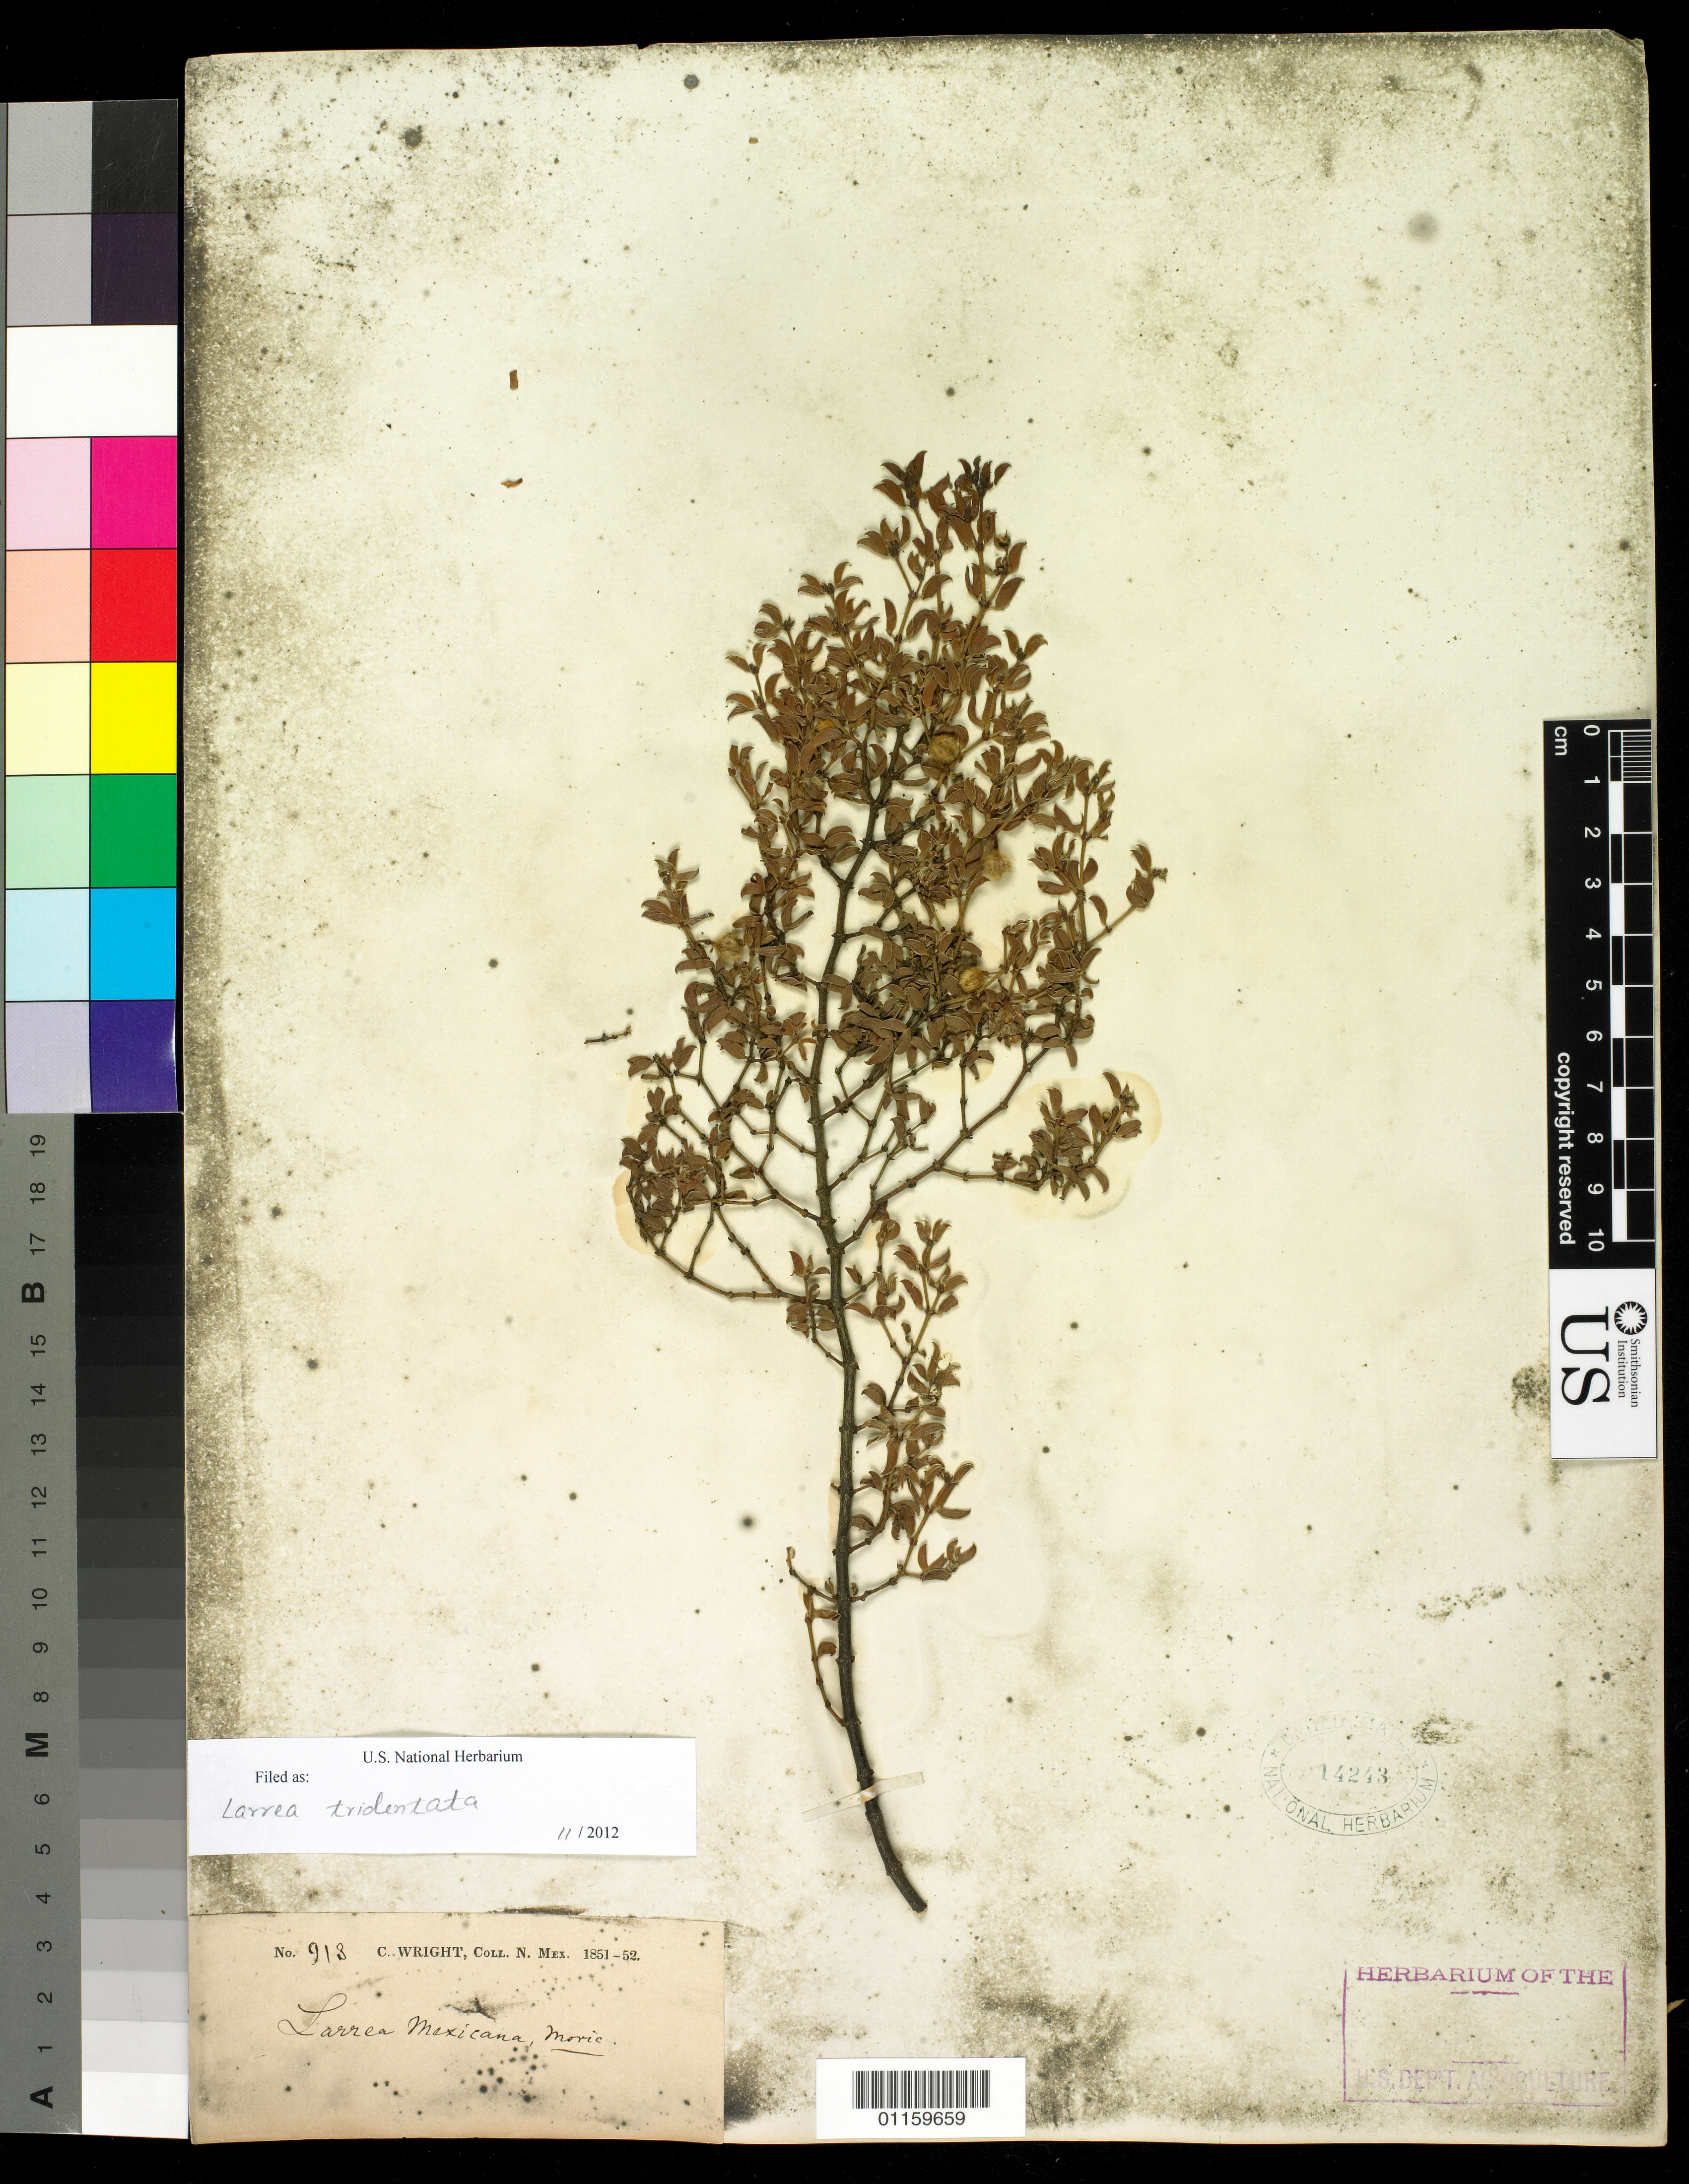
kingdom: Plantae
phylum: Tracheophyta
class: Magnoliopsida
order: Zygophyllales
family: Zygophyllaceae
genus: Larrea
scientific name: Larrea tridentata var. tridentata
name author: (Sessé & Moc. ex DC.) Coville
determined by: Strong, M. T., (US), Smithsonian Institution - National Museum of Natural History (UNITED STATES)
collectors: C. Wright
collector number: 913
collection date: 1851/1852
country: United States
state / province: New Mexico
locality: "N. Mex." [=northern Mexico or New Mexico? either way possibly referring to present-day Arizona or Texas]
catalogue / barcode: US 14243